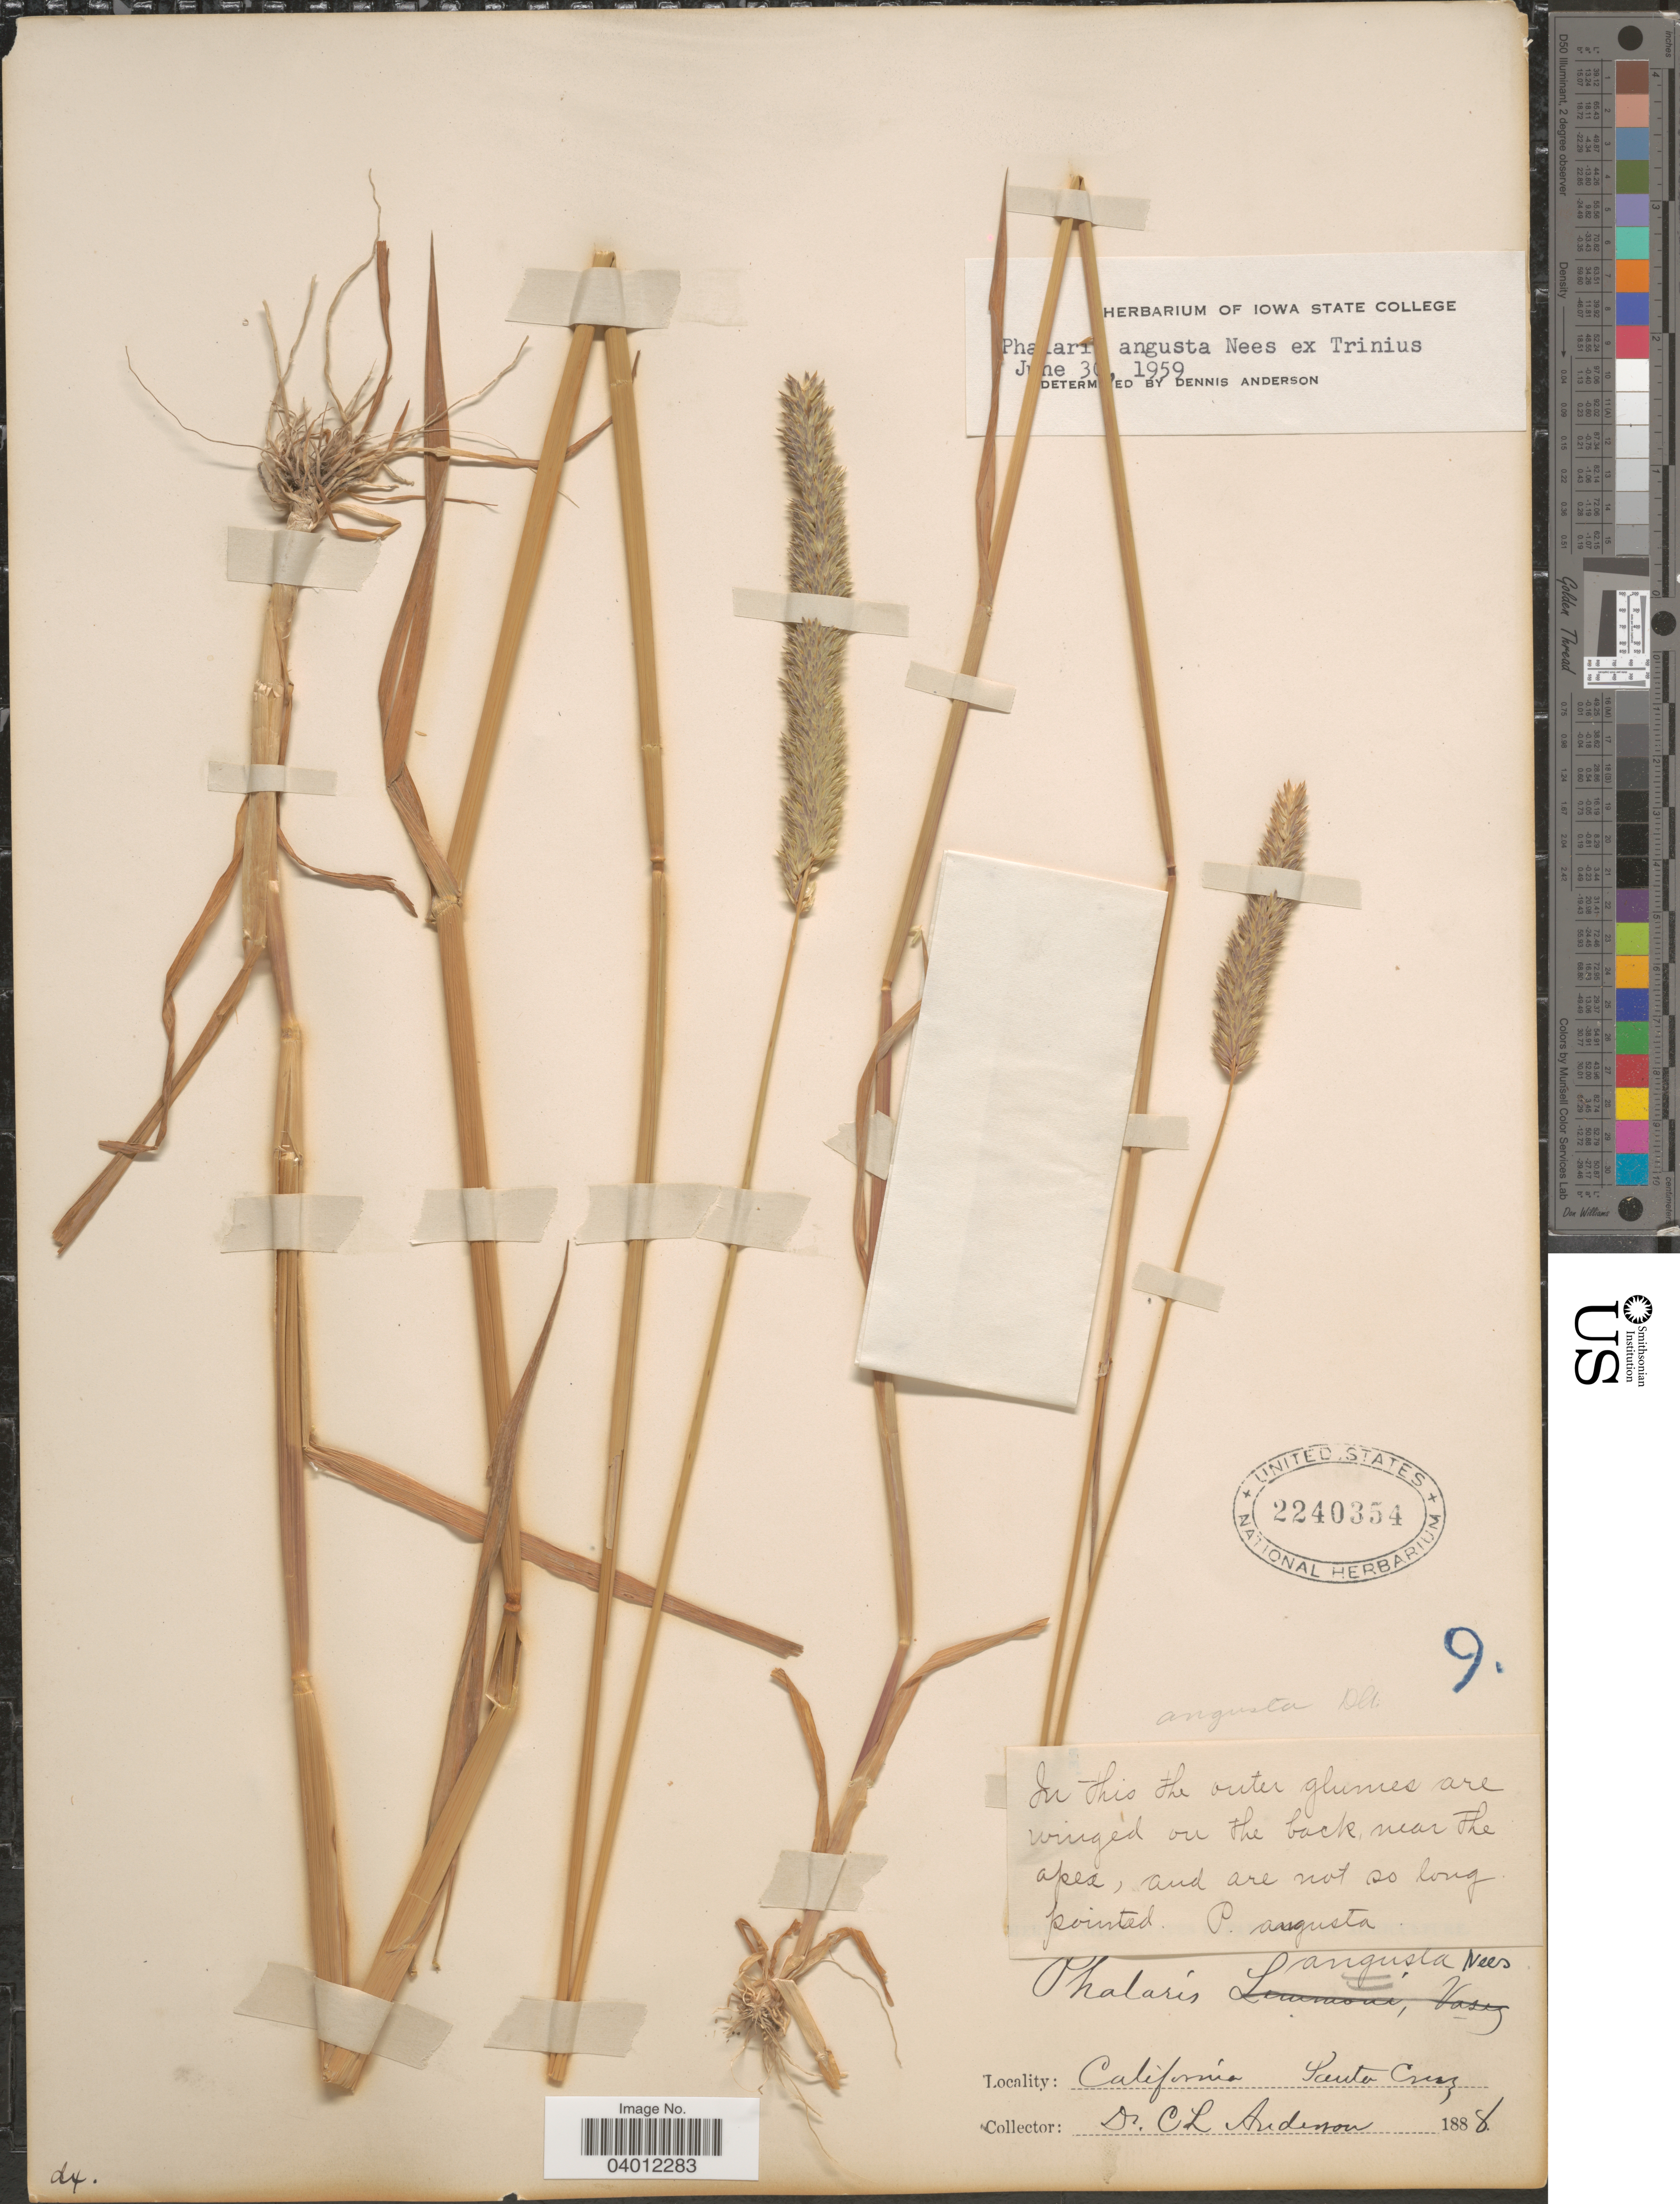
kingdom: Plantae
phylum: Tracheophyta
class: Liliopsida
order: Poales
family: Poaceae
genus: Phalaris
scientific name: Phalaris angusta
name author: Nees ex Trin.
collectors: C. L. Anderson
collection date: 1888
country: United States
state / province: California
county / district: Santa Cruz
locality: Santa Cruz.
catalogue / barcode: US 2240354